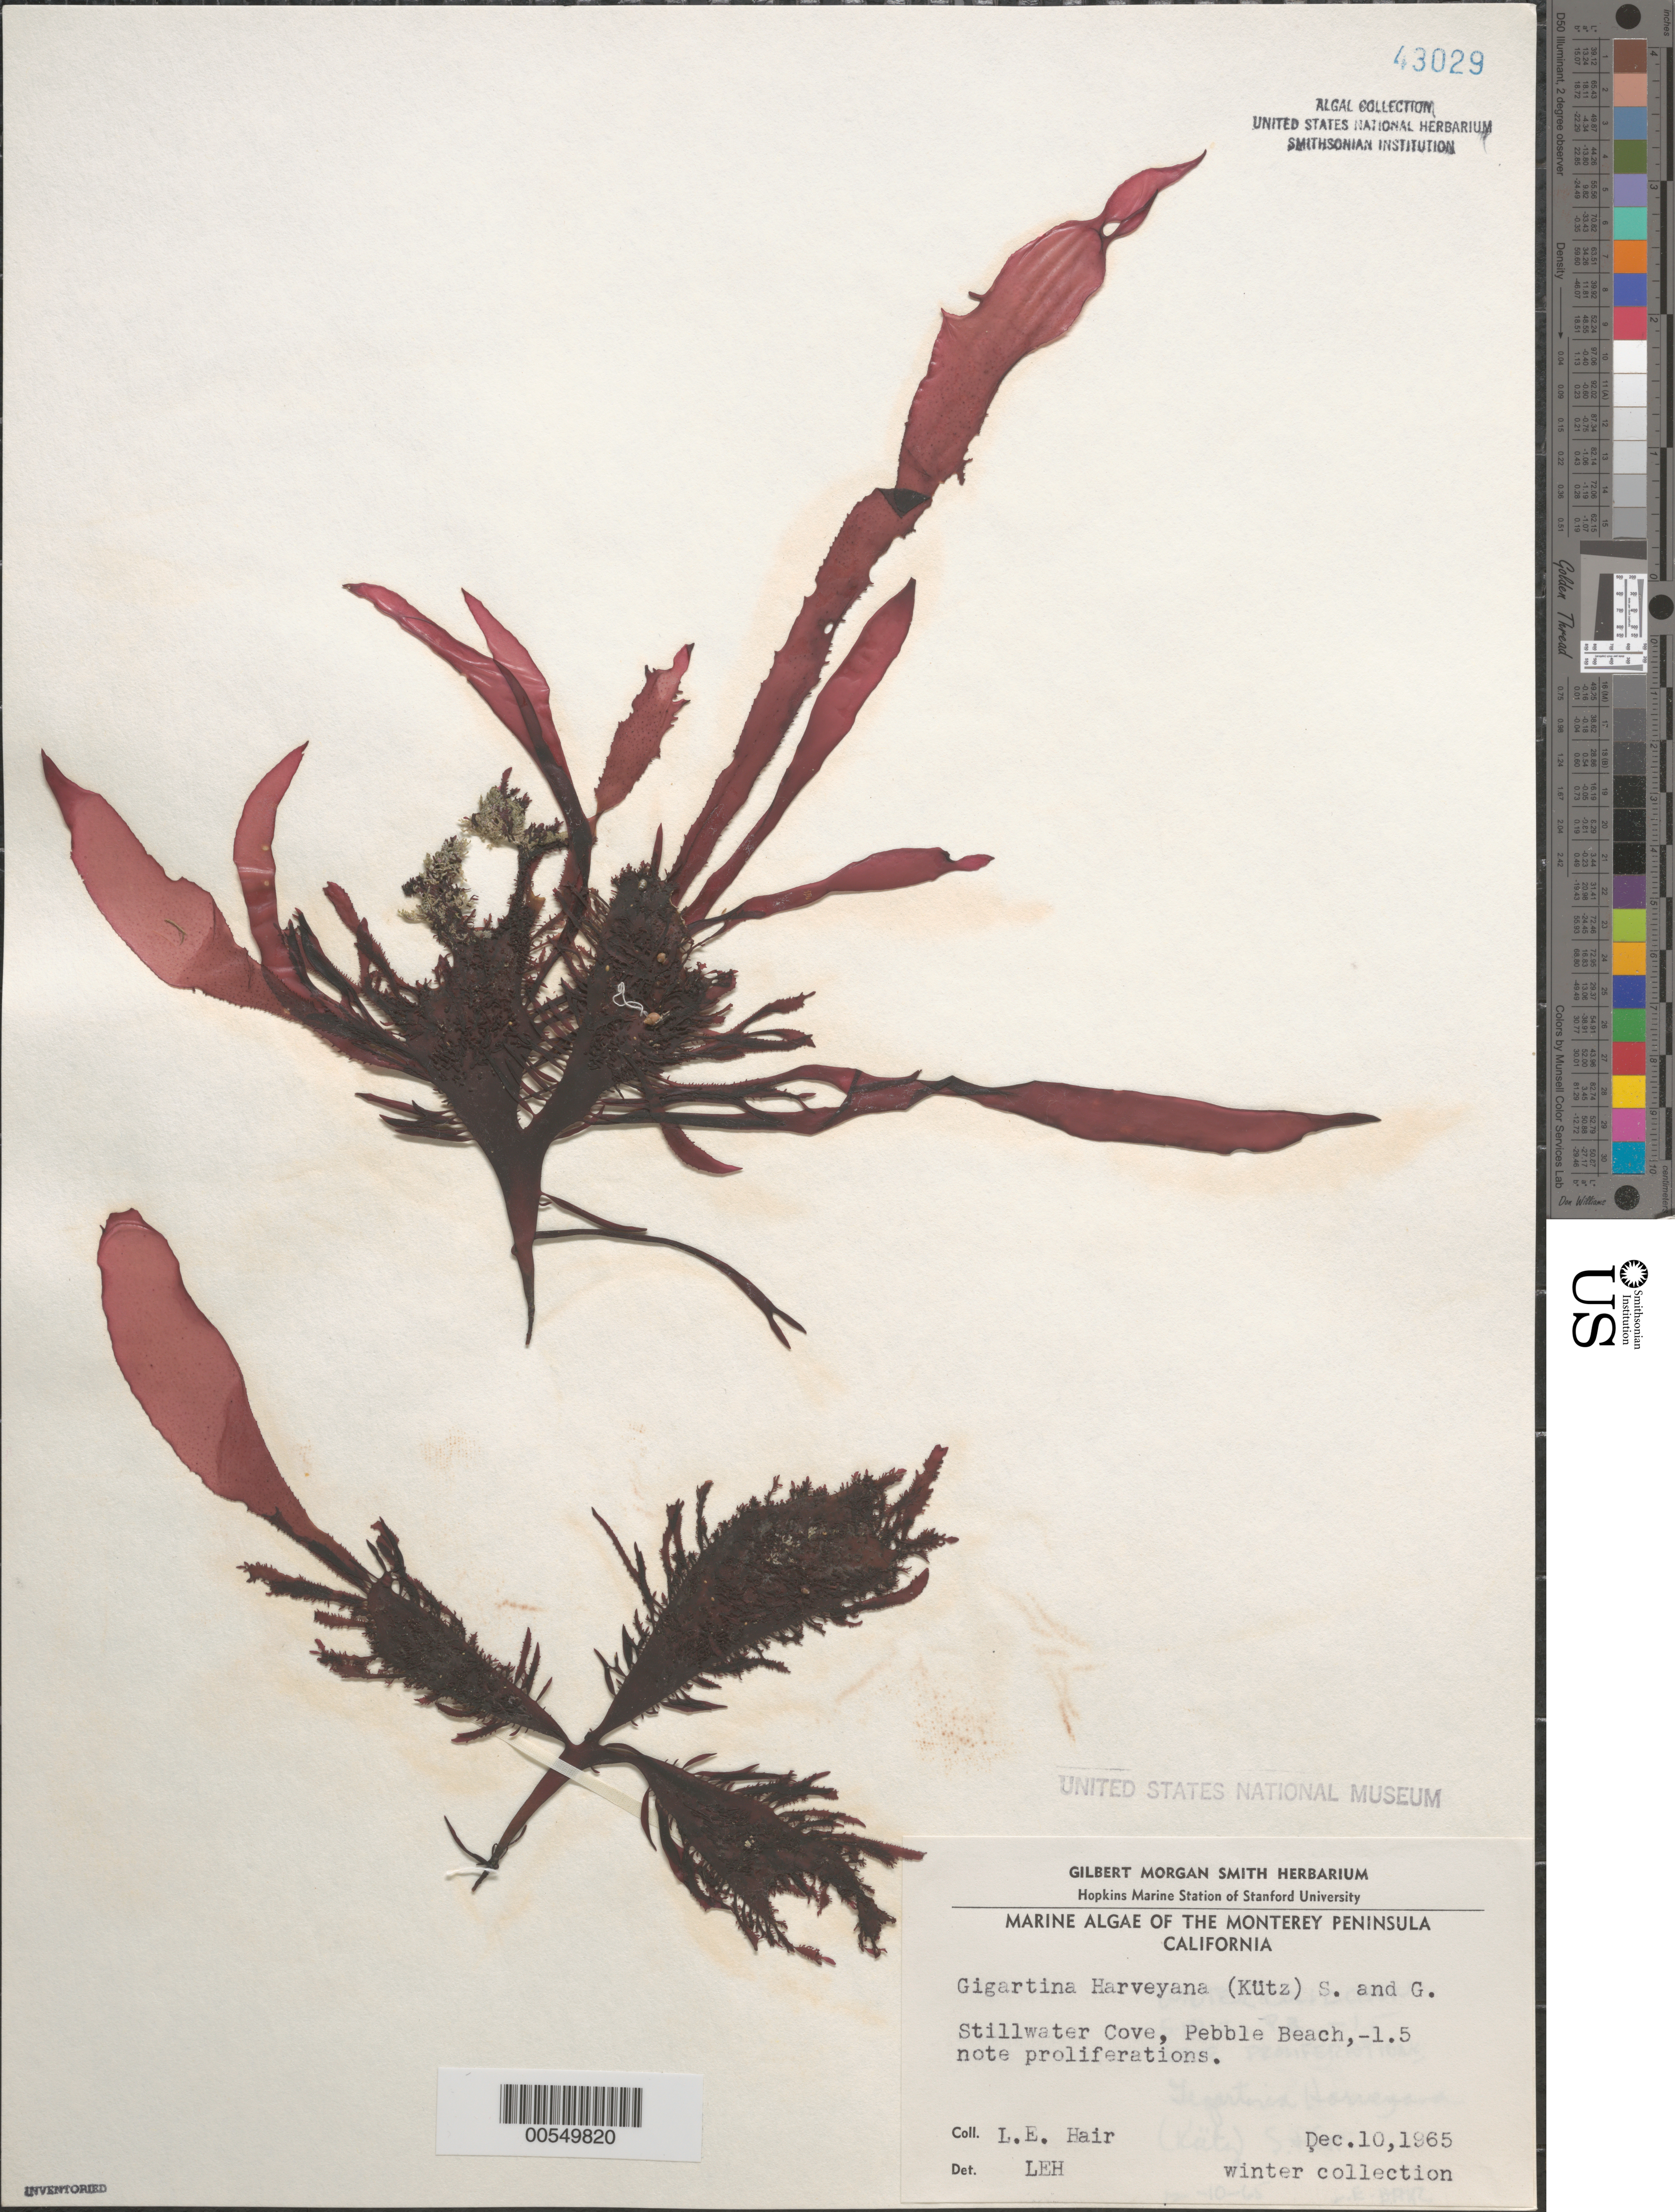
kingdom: Plantae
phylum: Rhodophyta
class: Florideophyceae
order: Gigartinales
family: Gigartinaceae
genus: Chondracanthus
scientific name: Chondracanthus harveyanus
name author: (Kütz.) Guiry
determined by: Algae name updating Project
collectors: L. Hair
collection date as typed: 10 Dec 1965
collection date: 1965-12-10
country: United States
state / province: California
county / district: Monterey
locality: Stillwater Cove, Pebble Beach, Monterey Peninsula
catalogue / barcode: US 43029